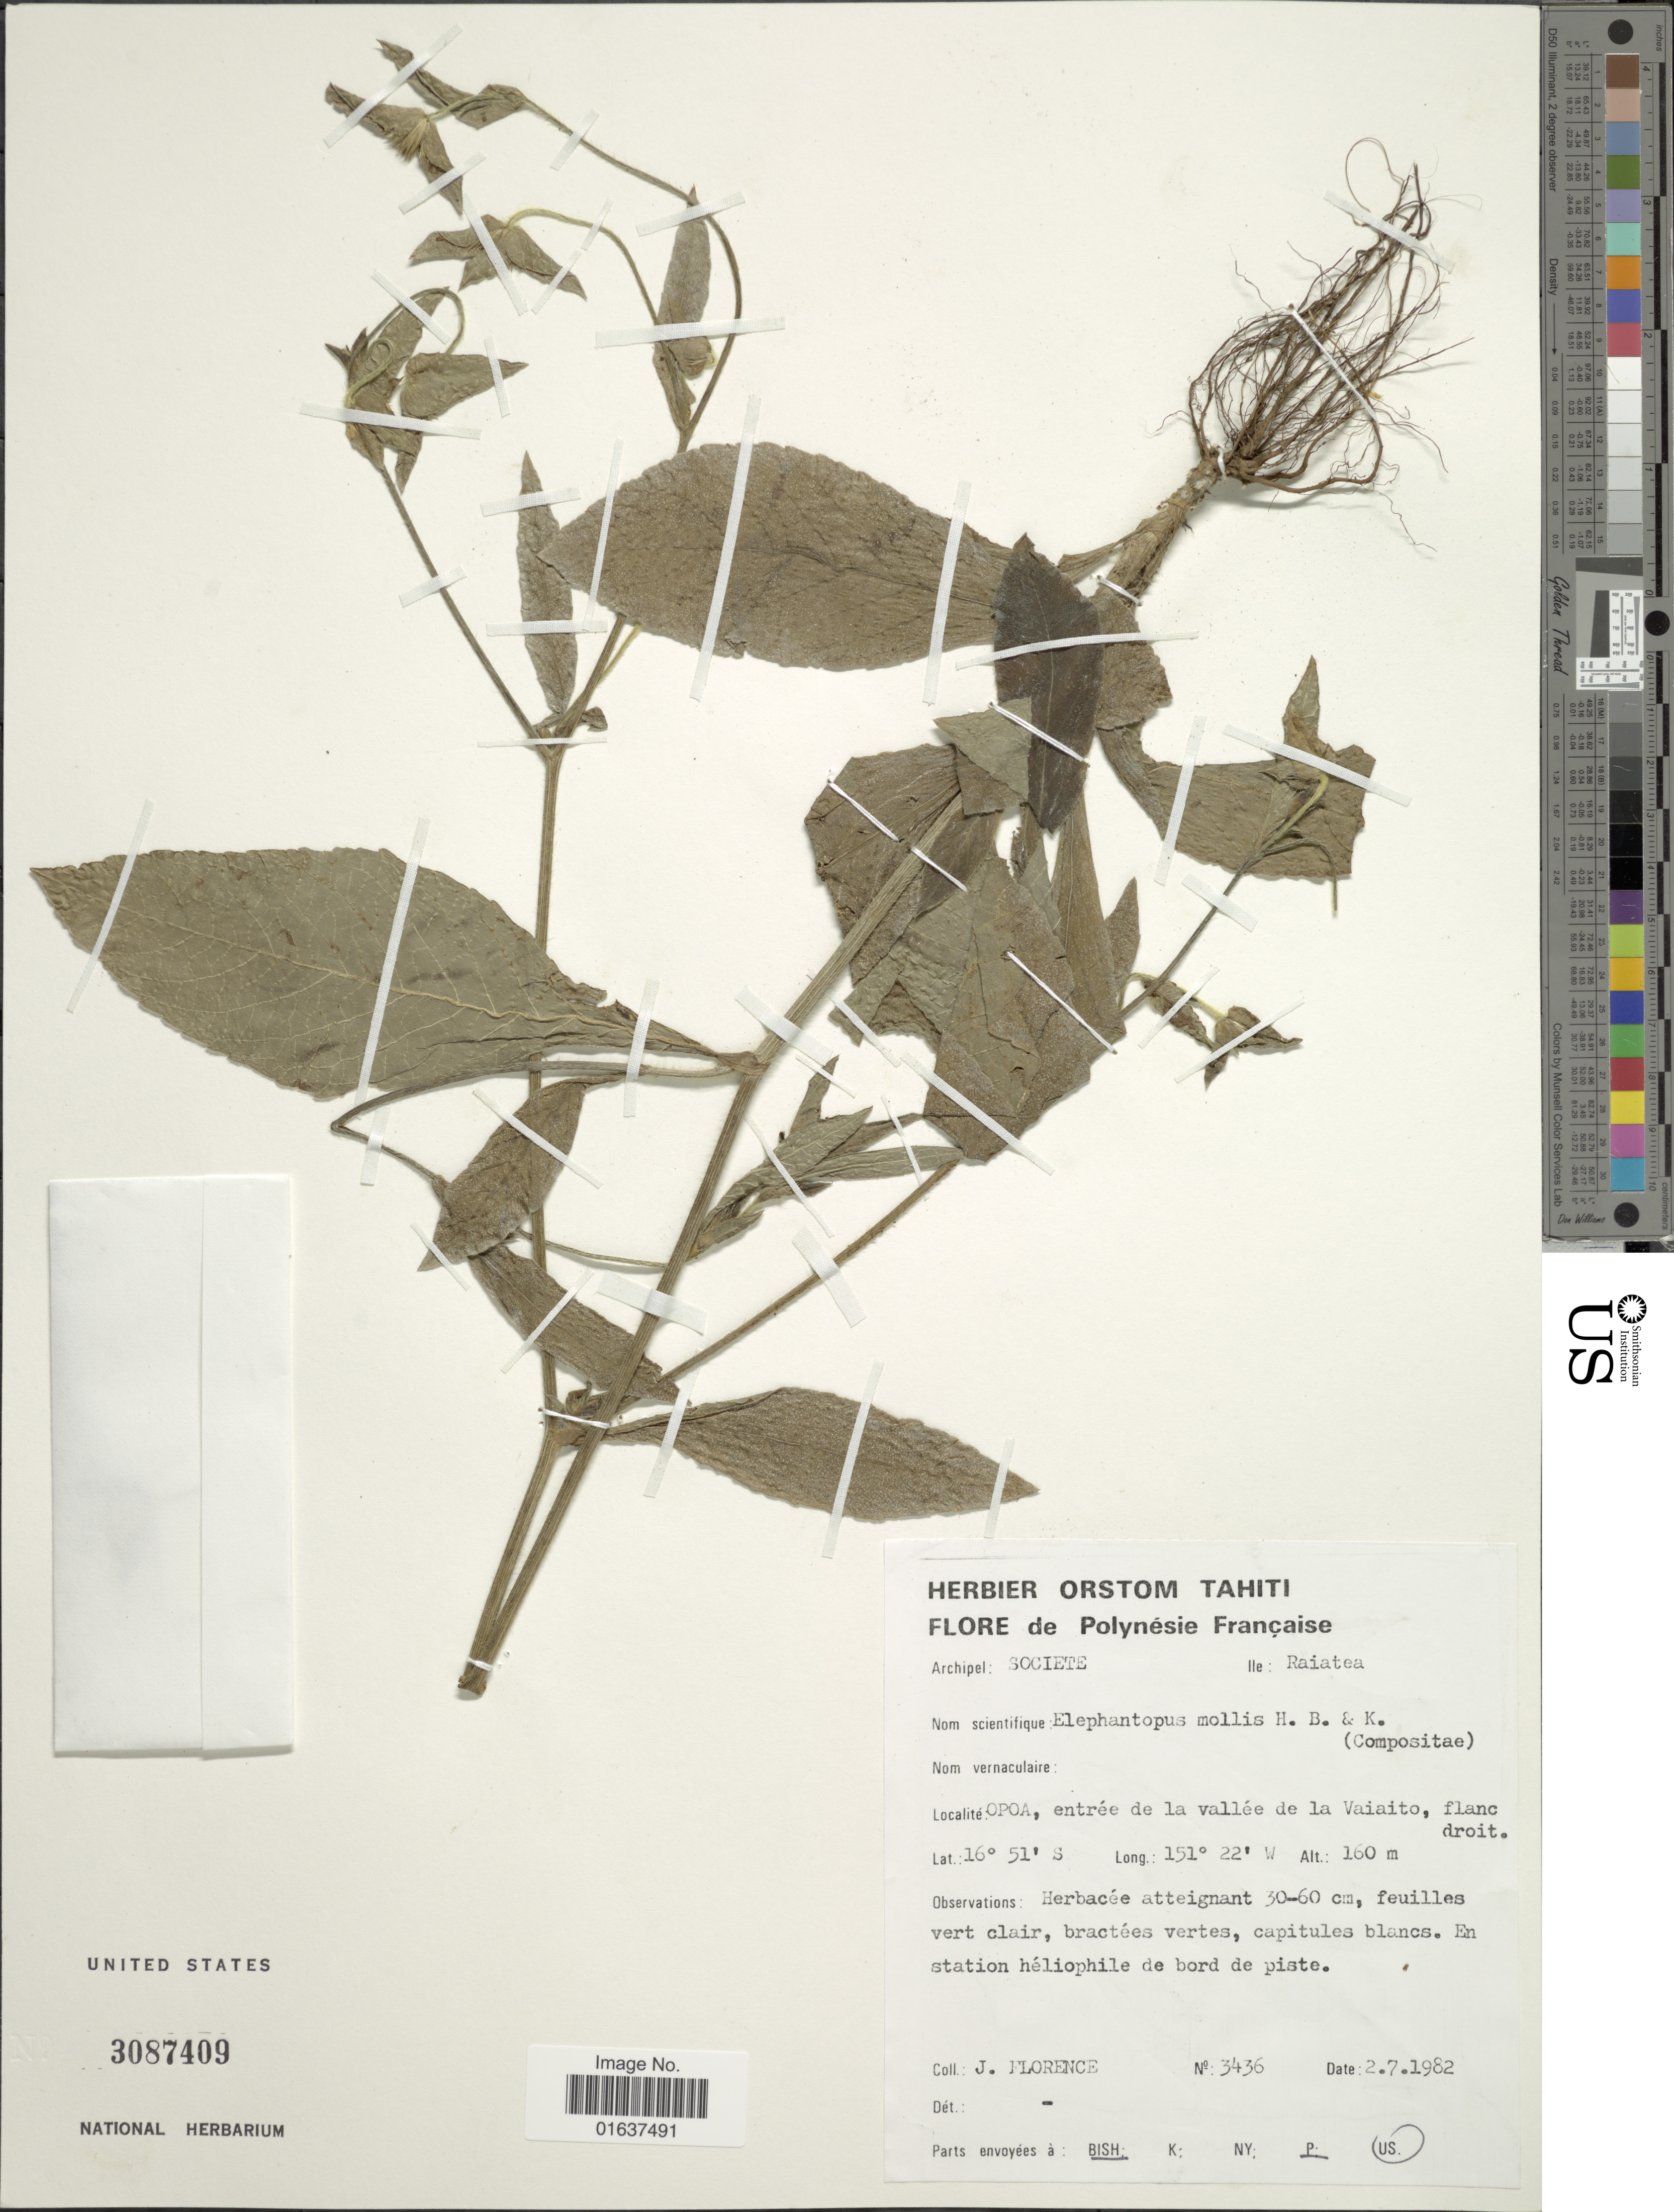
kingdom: Plantae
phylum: Tracheophyta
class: Magnoliopsida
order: Asterales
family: Asteraceae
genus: Elephantopus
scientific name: Elephantopus mollis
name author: Kunth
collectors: J. Florence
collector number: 3436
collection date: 1982-07-02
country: French Polynesia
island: Raiatea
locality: Archipel: Societe. Ile: Raiatea. Opoa, entree de la valleed de la Vaiaito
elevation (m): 160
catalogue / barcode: US 3087409